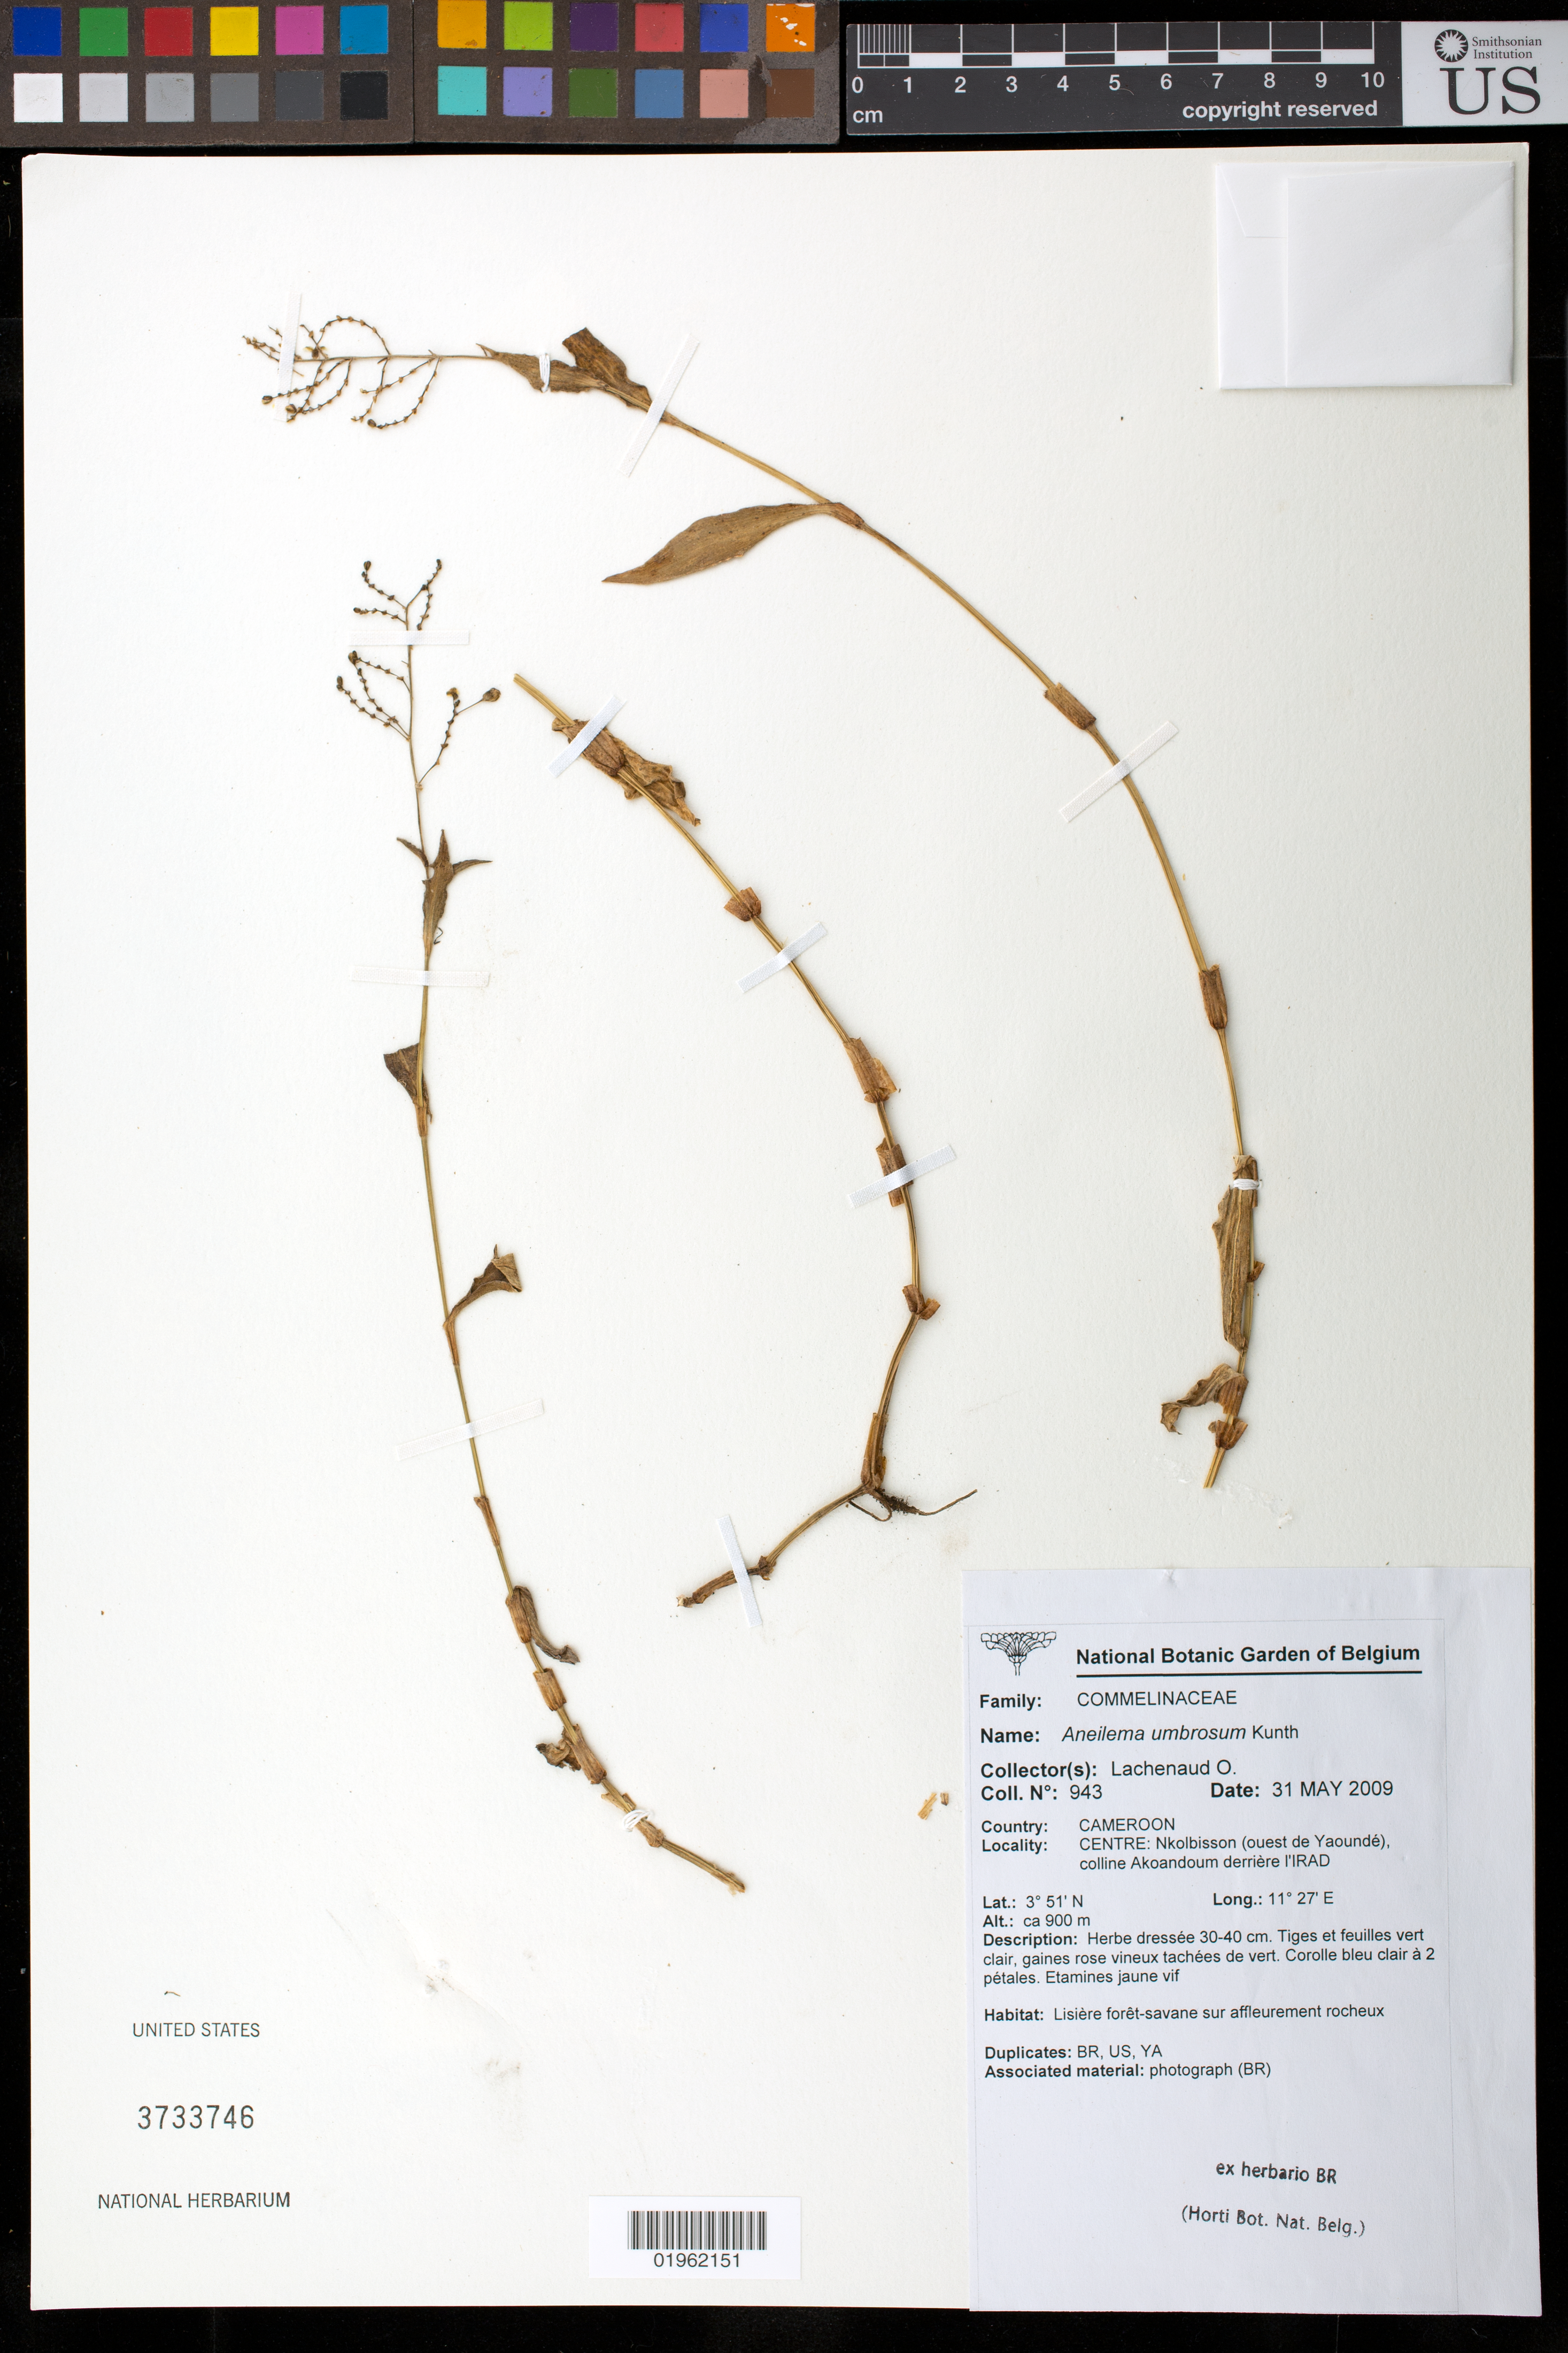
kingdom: Plantae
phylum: Tracheophyta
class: Liliopsida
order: Commelinales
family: Commelinaceae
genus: Aneilema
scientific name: Aneilema umbrosum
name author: (Vahl) Kunth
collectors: O. Lachenaud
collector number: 943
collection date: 2009-05-31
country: Cameroon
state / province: Centre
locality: Nkolbisson (ouest de Yaounde), colline Adoandoum derriere l'IRAD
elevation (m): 900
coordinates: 0 45 28 S, 10 33 28 E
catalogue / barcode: US 3733746